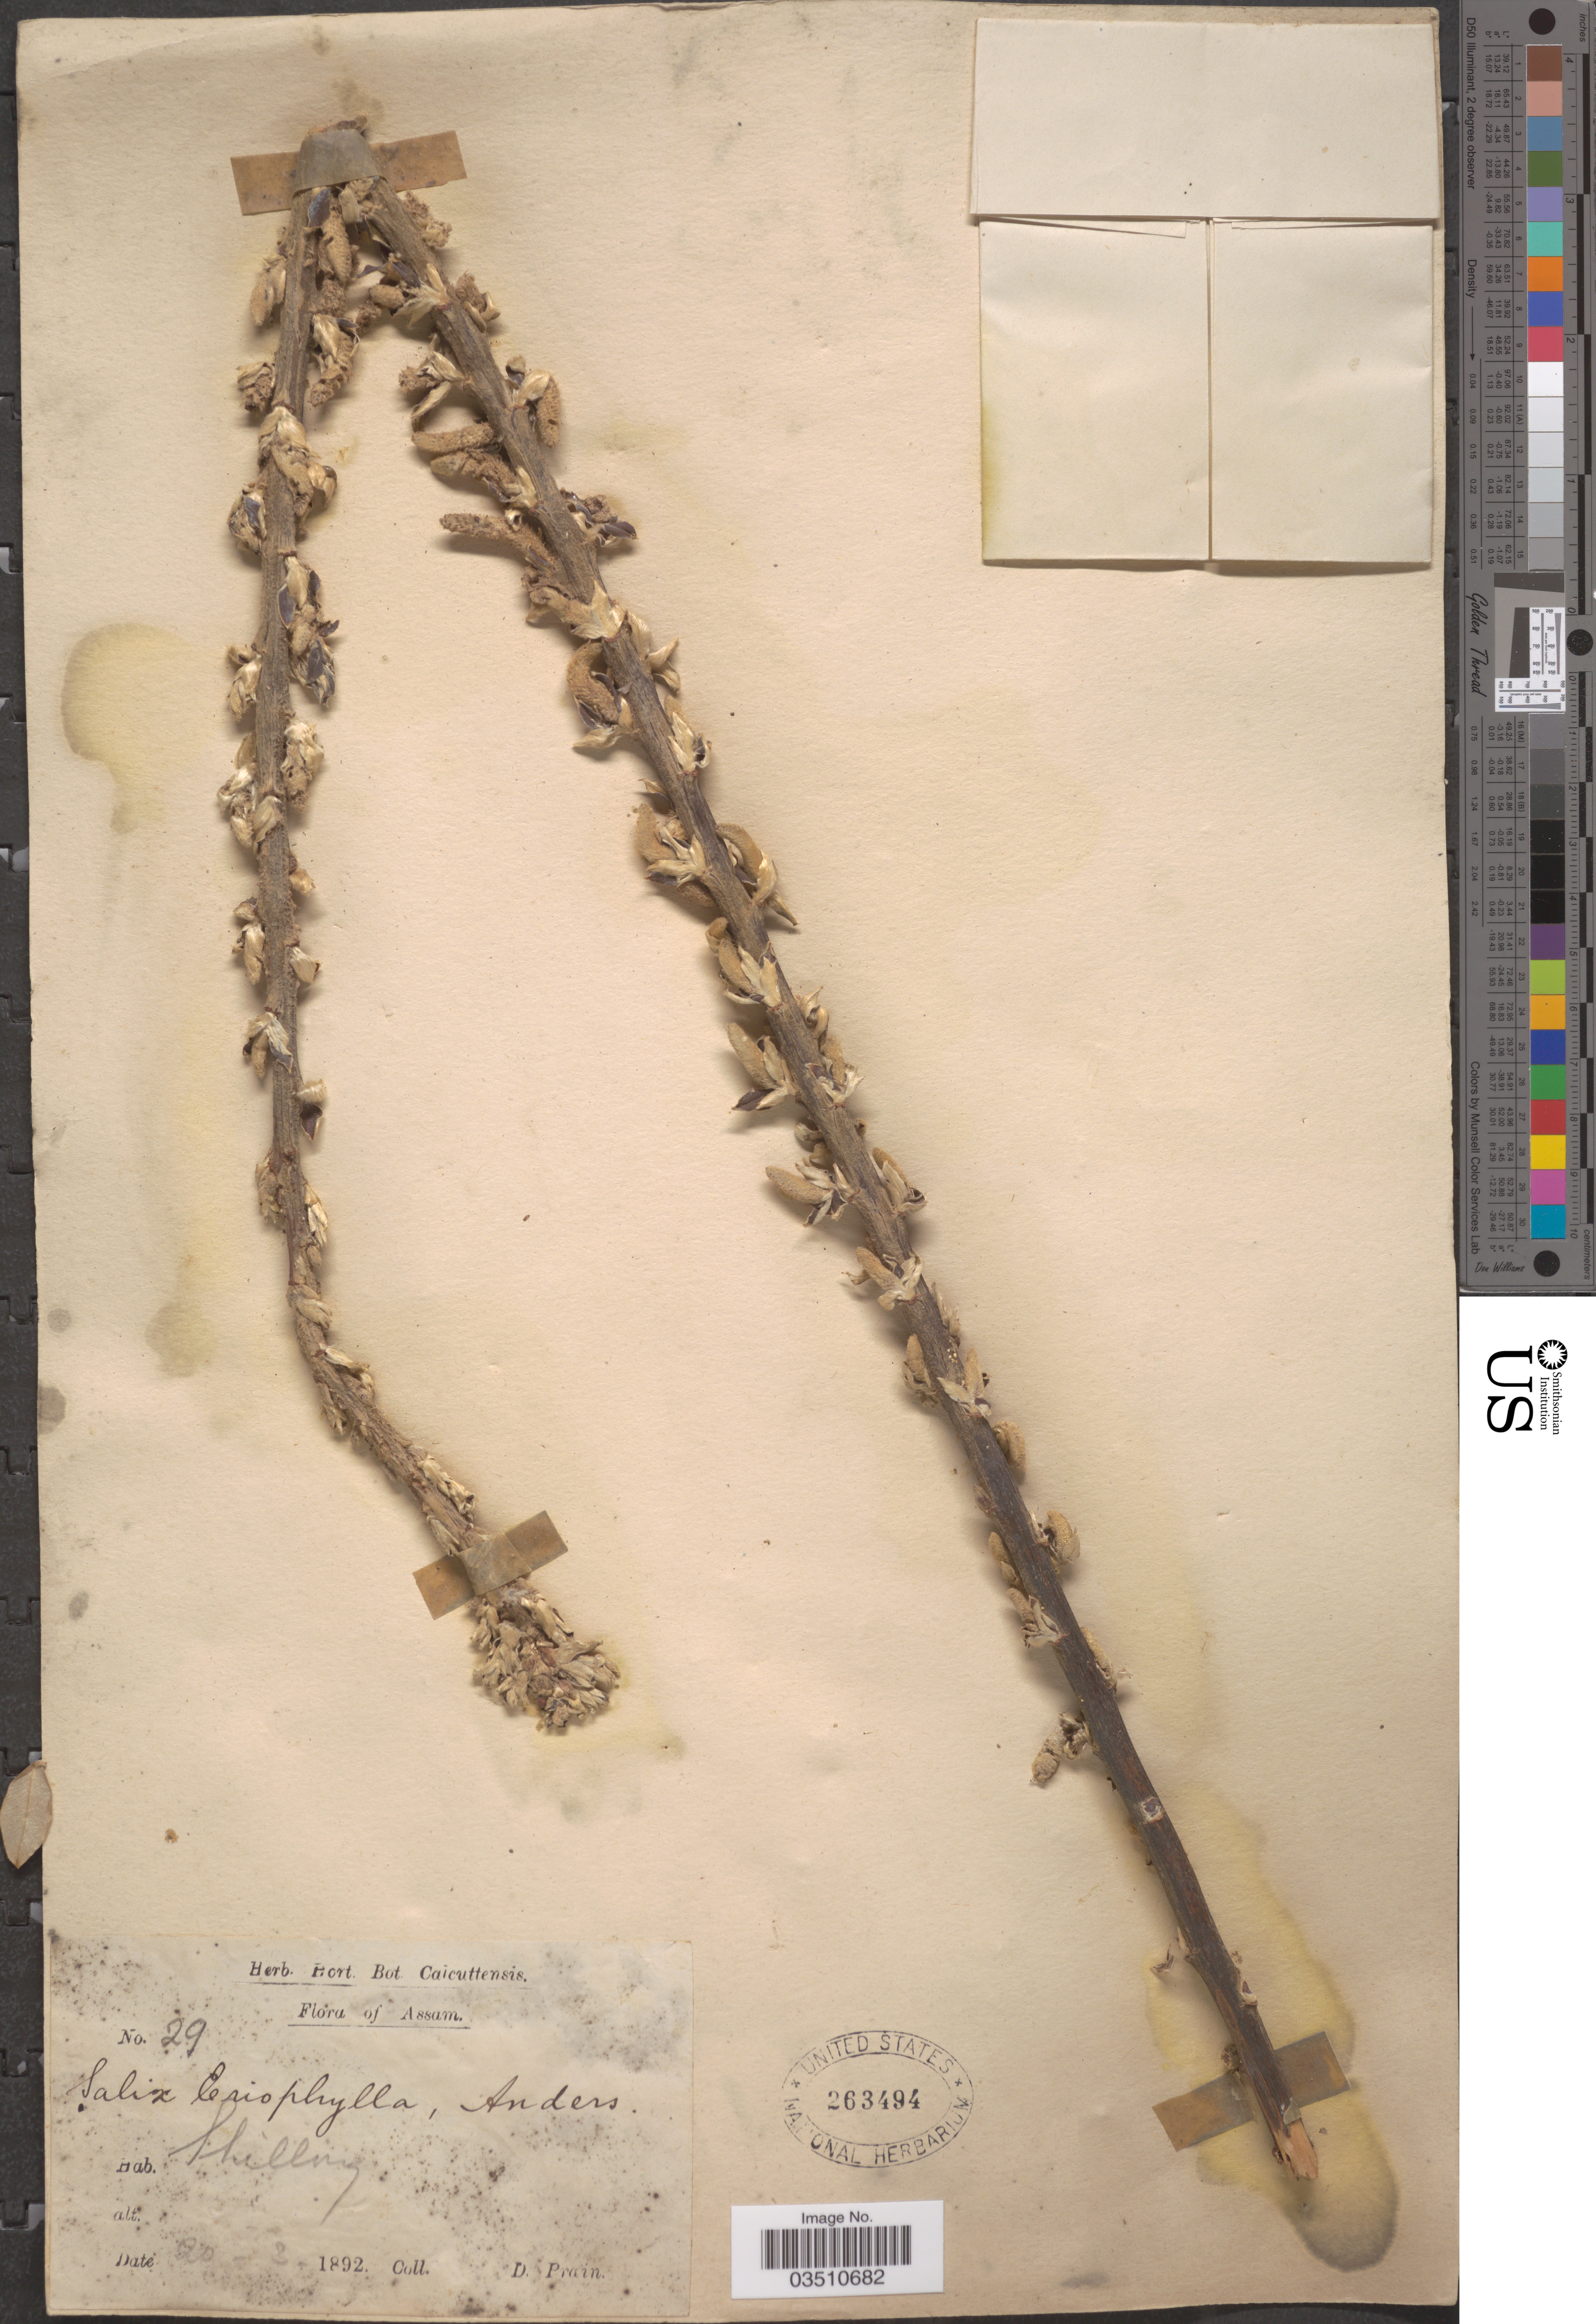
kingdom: Plantae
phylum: Tracheophyta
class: Magnoliopsida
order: Malpighiales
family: Salicaceae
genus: Salix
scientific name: Salix eriophylla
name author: Andersson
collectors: D. Prain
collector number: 29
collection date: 1892-02-20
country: India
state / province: Meghalaya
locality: Shillong.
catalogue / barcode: US 263494